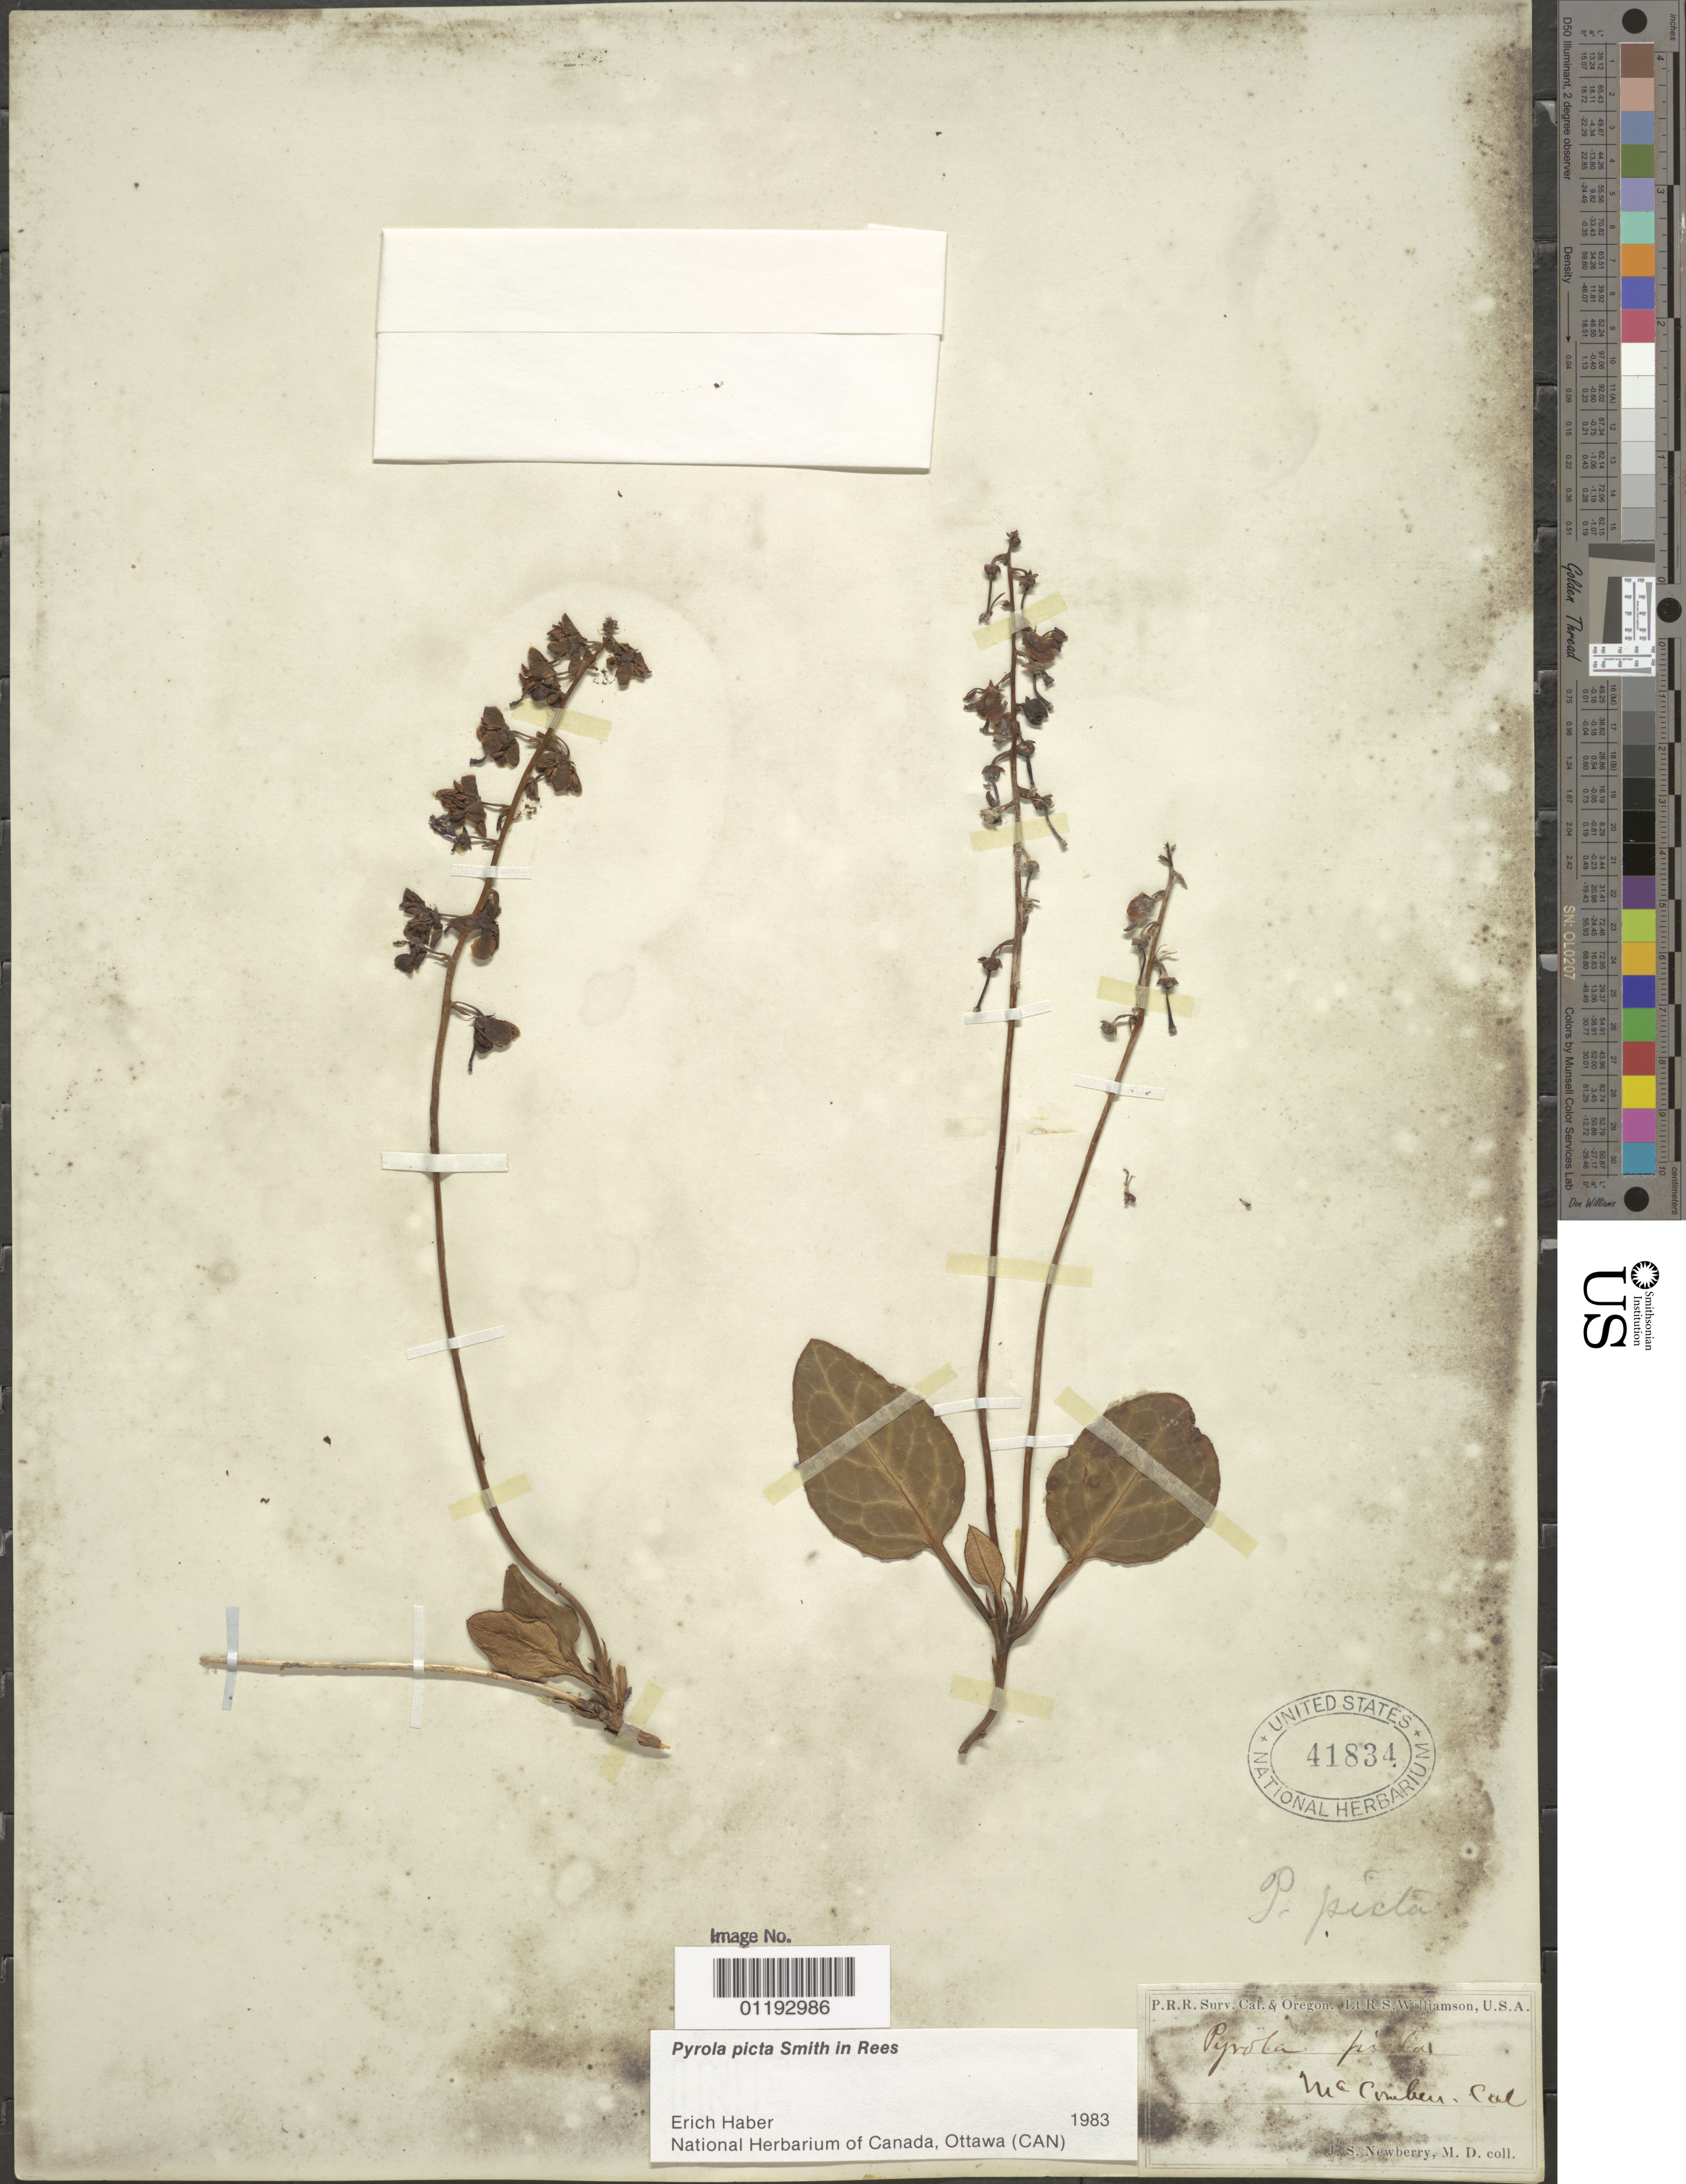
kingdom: Plantae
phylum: Tracheophyta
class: Magnoliopsida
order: Ericales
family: Ericaceae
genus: Pyrola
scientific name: Pyrola picta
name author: Sm. in Rees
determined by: Haber, E.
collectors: J. S. Newberry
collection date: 1855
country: United States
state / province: California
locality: McComben.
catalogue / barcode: US 41834